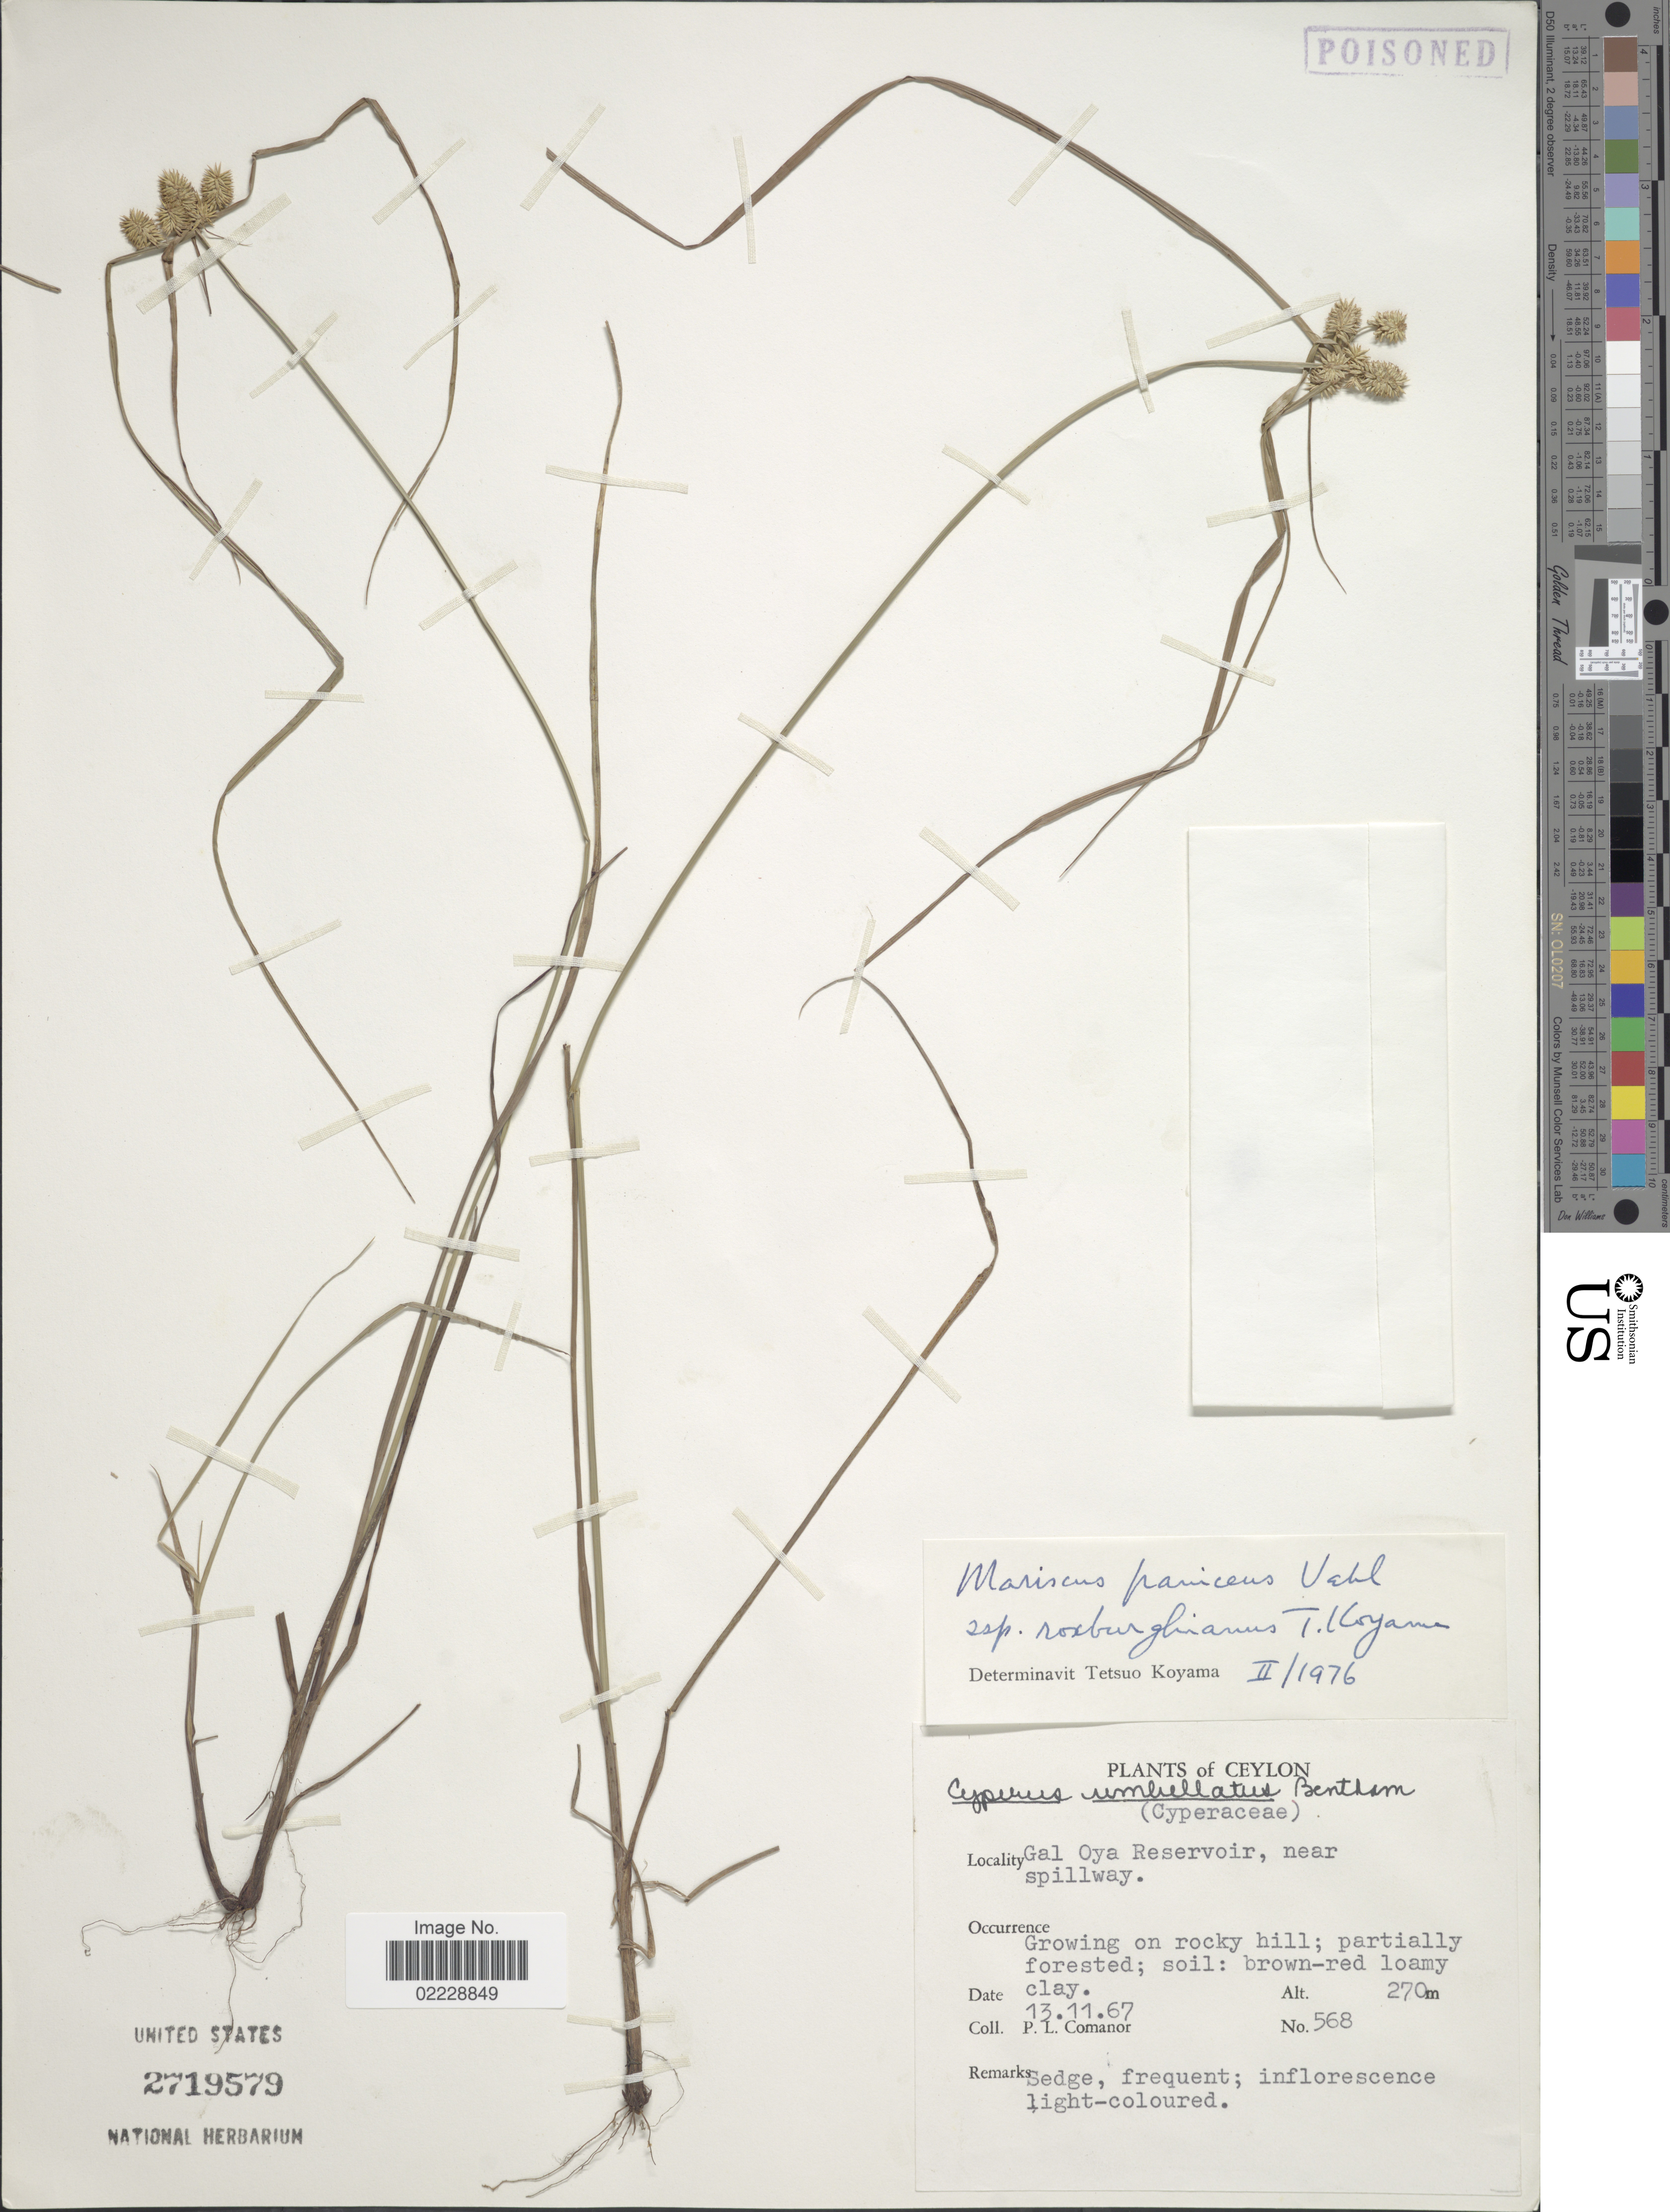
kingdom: Plantae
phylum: Tracheophyta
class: Liliopsida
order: Poales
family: Cyperaceae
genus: Cyperus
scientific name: Cyperus paniceus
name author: (Rottb.) Boeckeler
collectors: P. Comanor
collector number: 568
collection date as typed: Transcribed d/m/y: 13/11/67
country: Sri Lanka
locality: Ceylon, Gal Oya Reservoir, near spillway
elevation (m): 270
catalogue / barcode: US 2719579